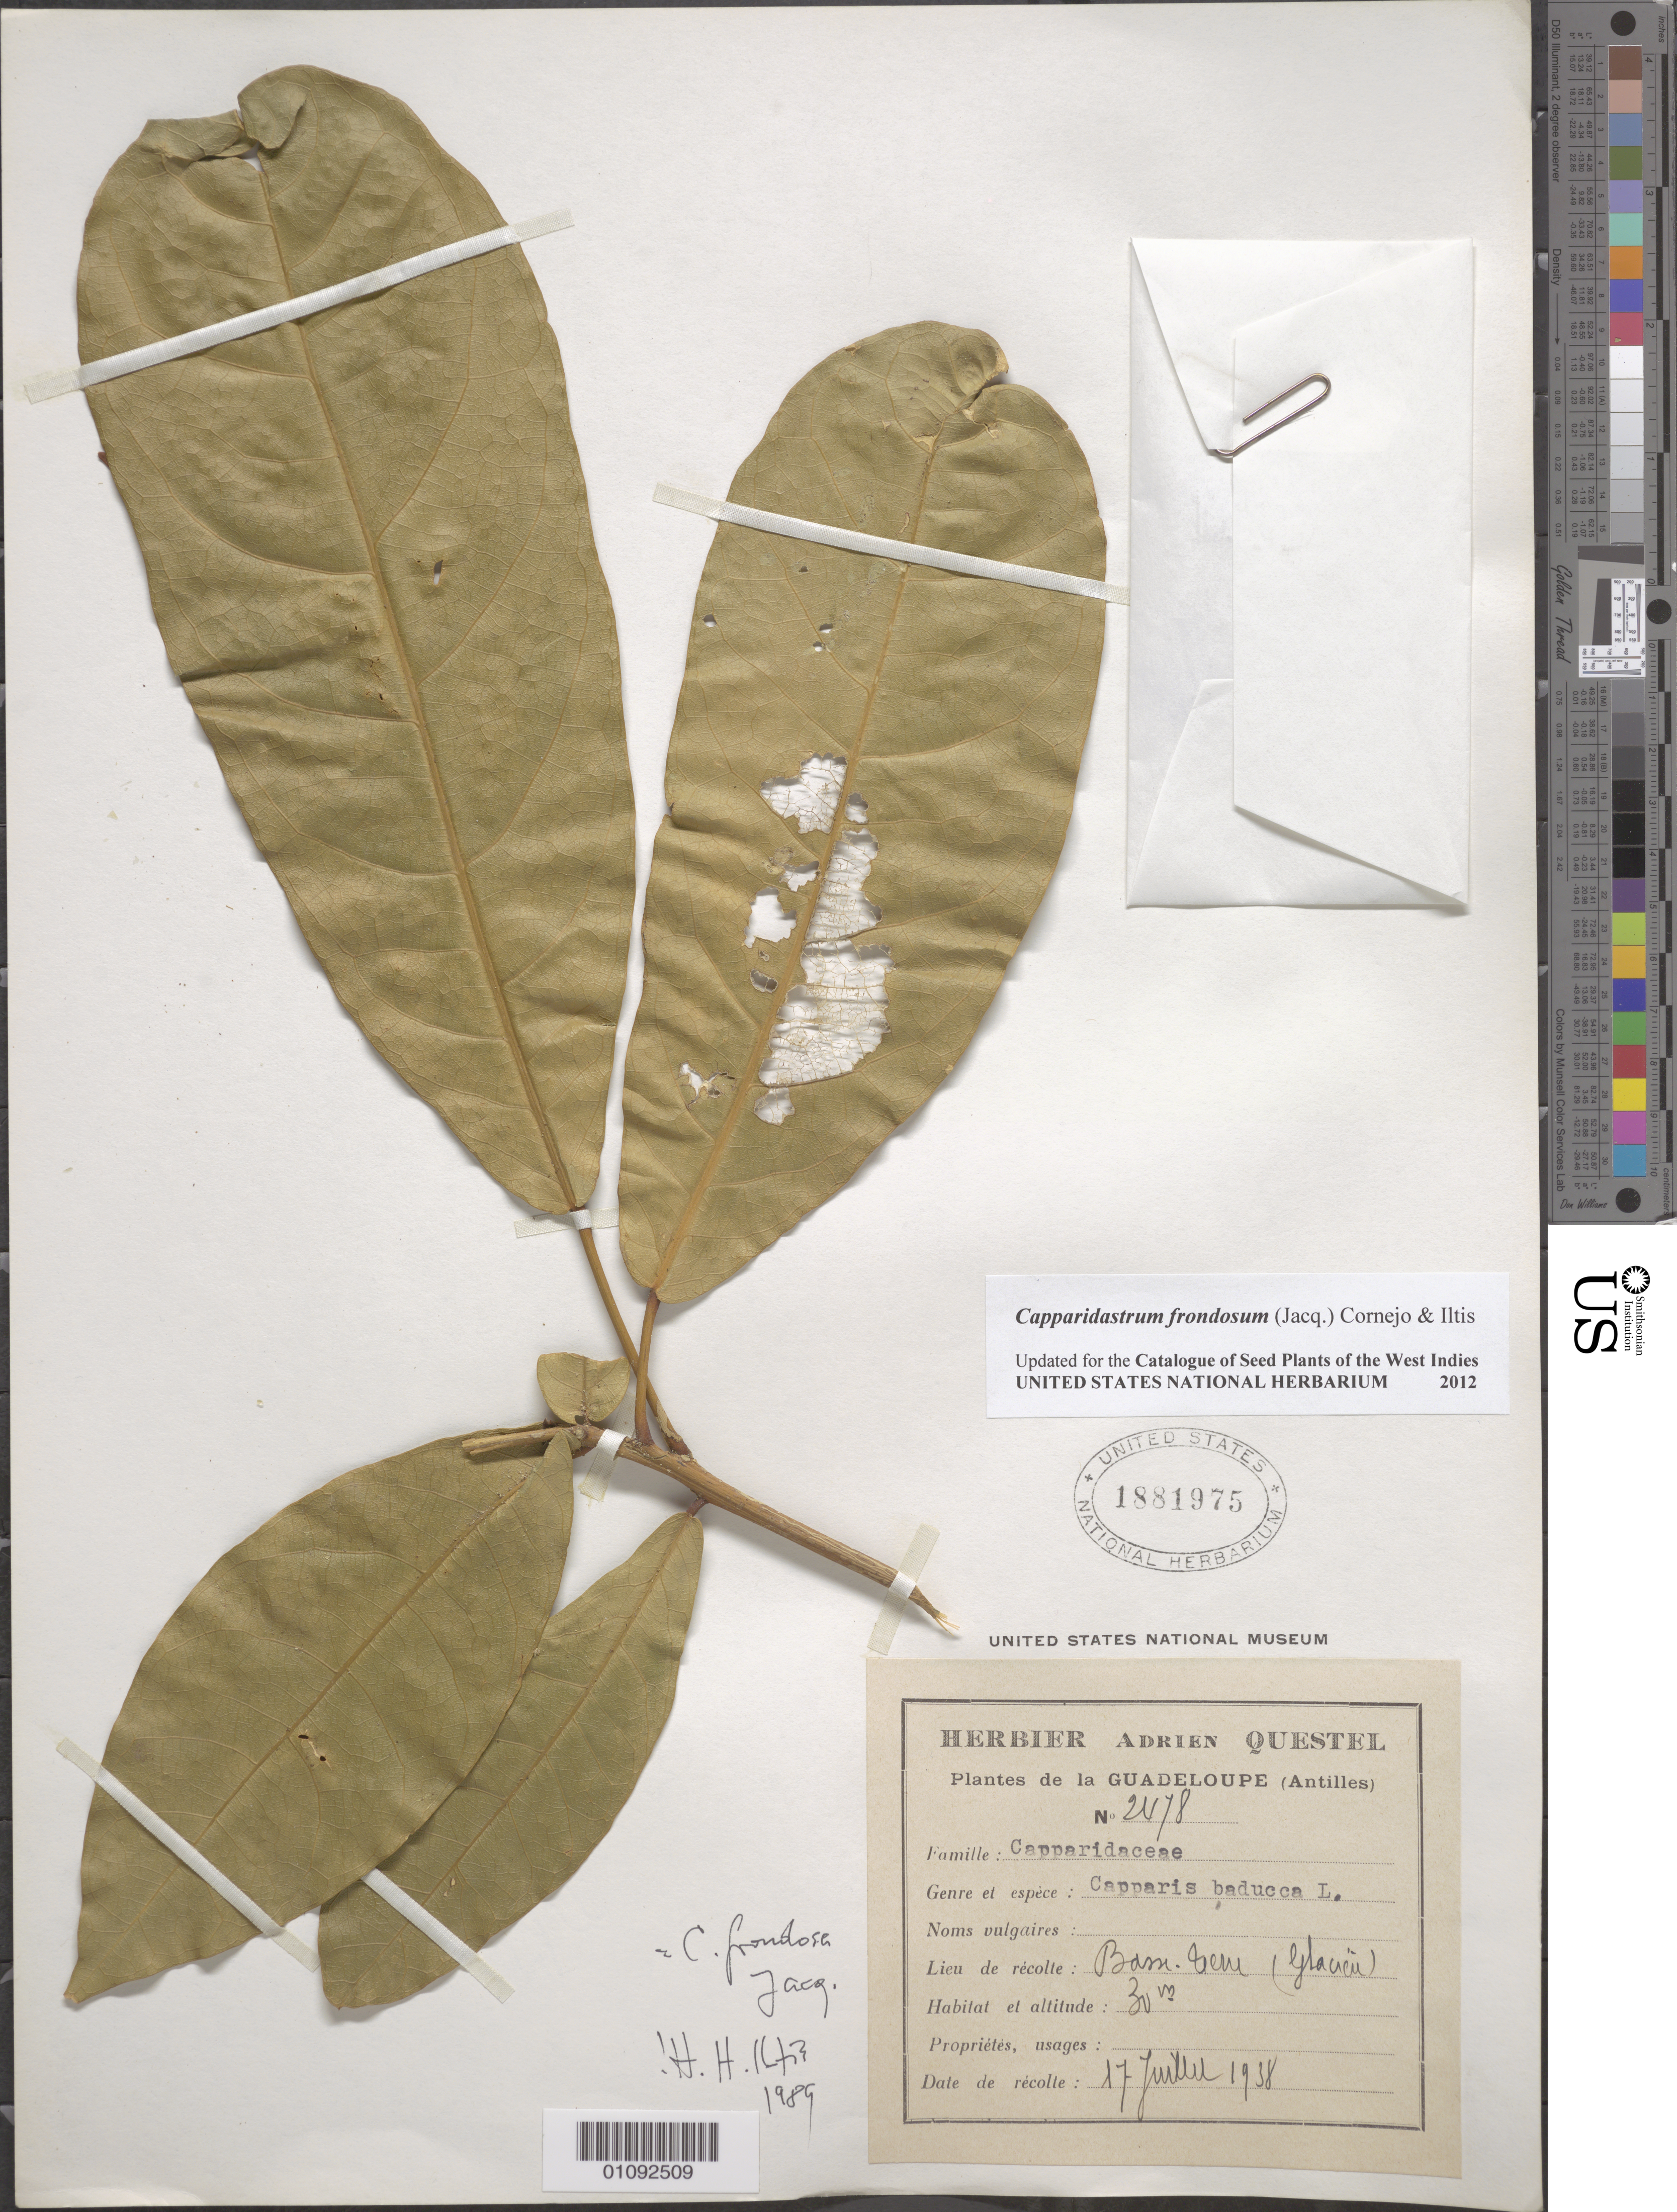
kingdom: Plantae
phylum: Tracheophyta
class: Magnoliopsida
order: Brassicales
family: Capparaceae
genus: Capparidastrum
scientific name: Capparidastrum frondosum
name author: (Jacq.) Cornejo & Iltis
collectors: A. Questel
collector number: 2478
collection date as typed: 17 Jul 1938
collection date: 1938-07-17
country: Guadeloupe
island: Basse Terre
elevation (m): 30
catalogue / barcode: US 1881975